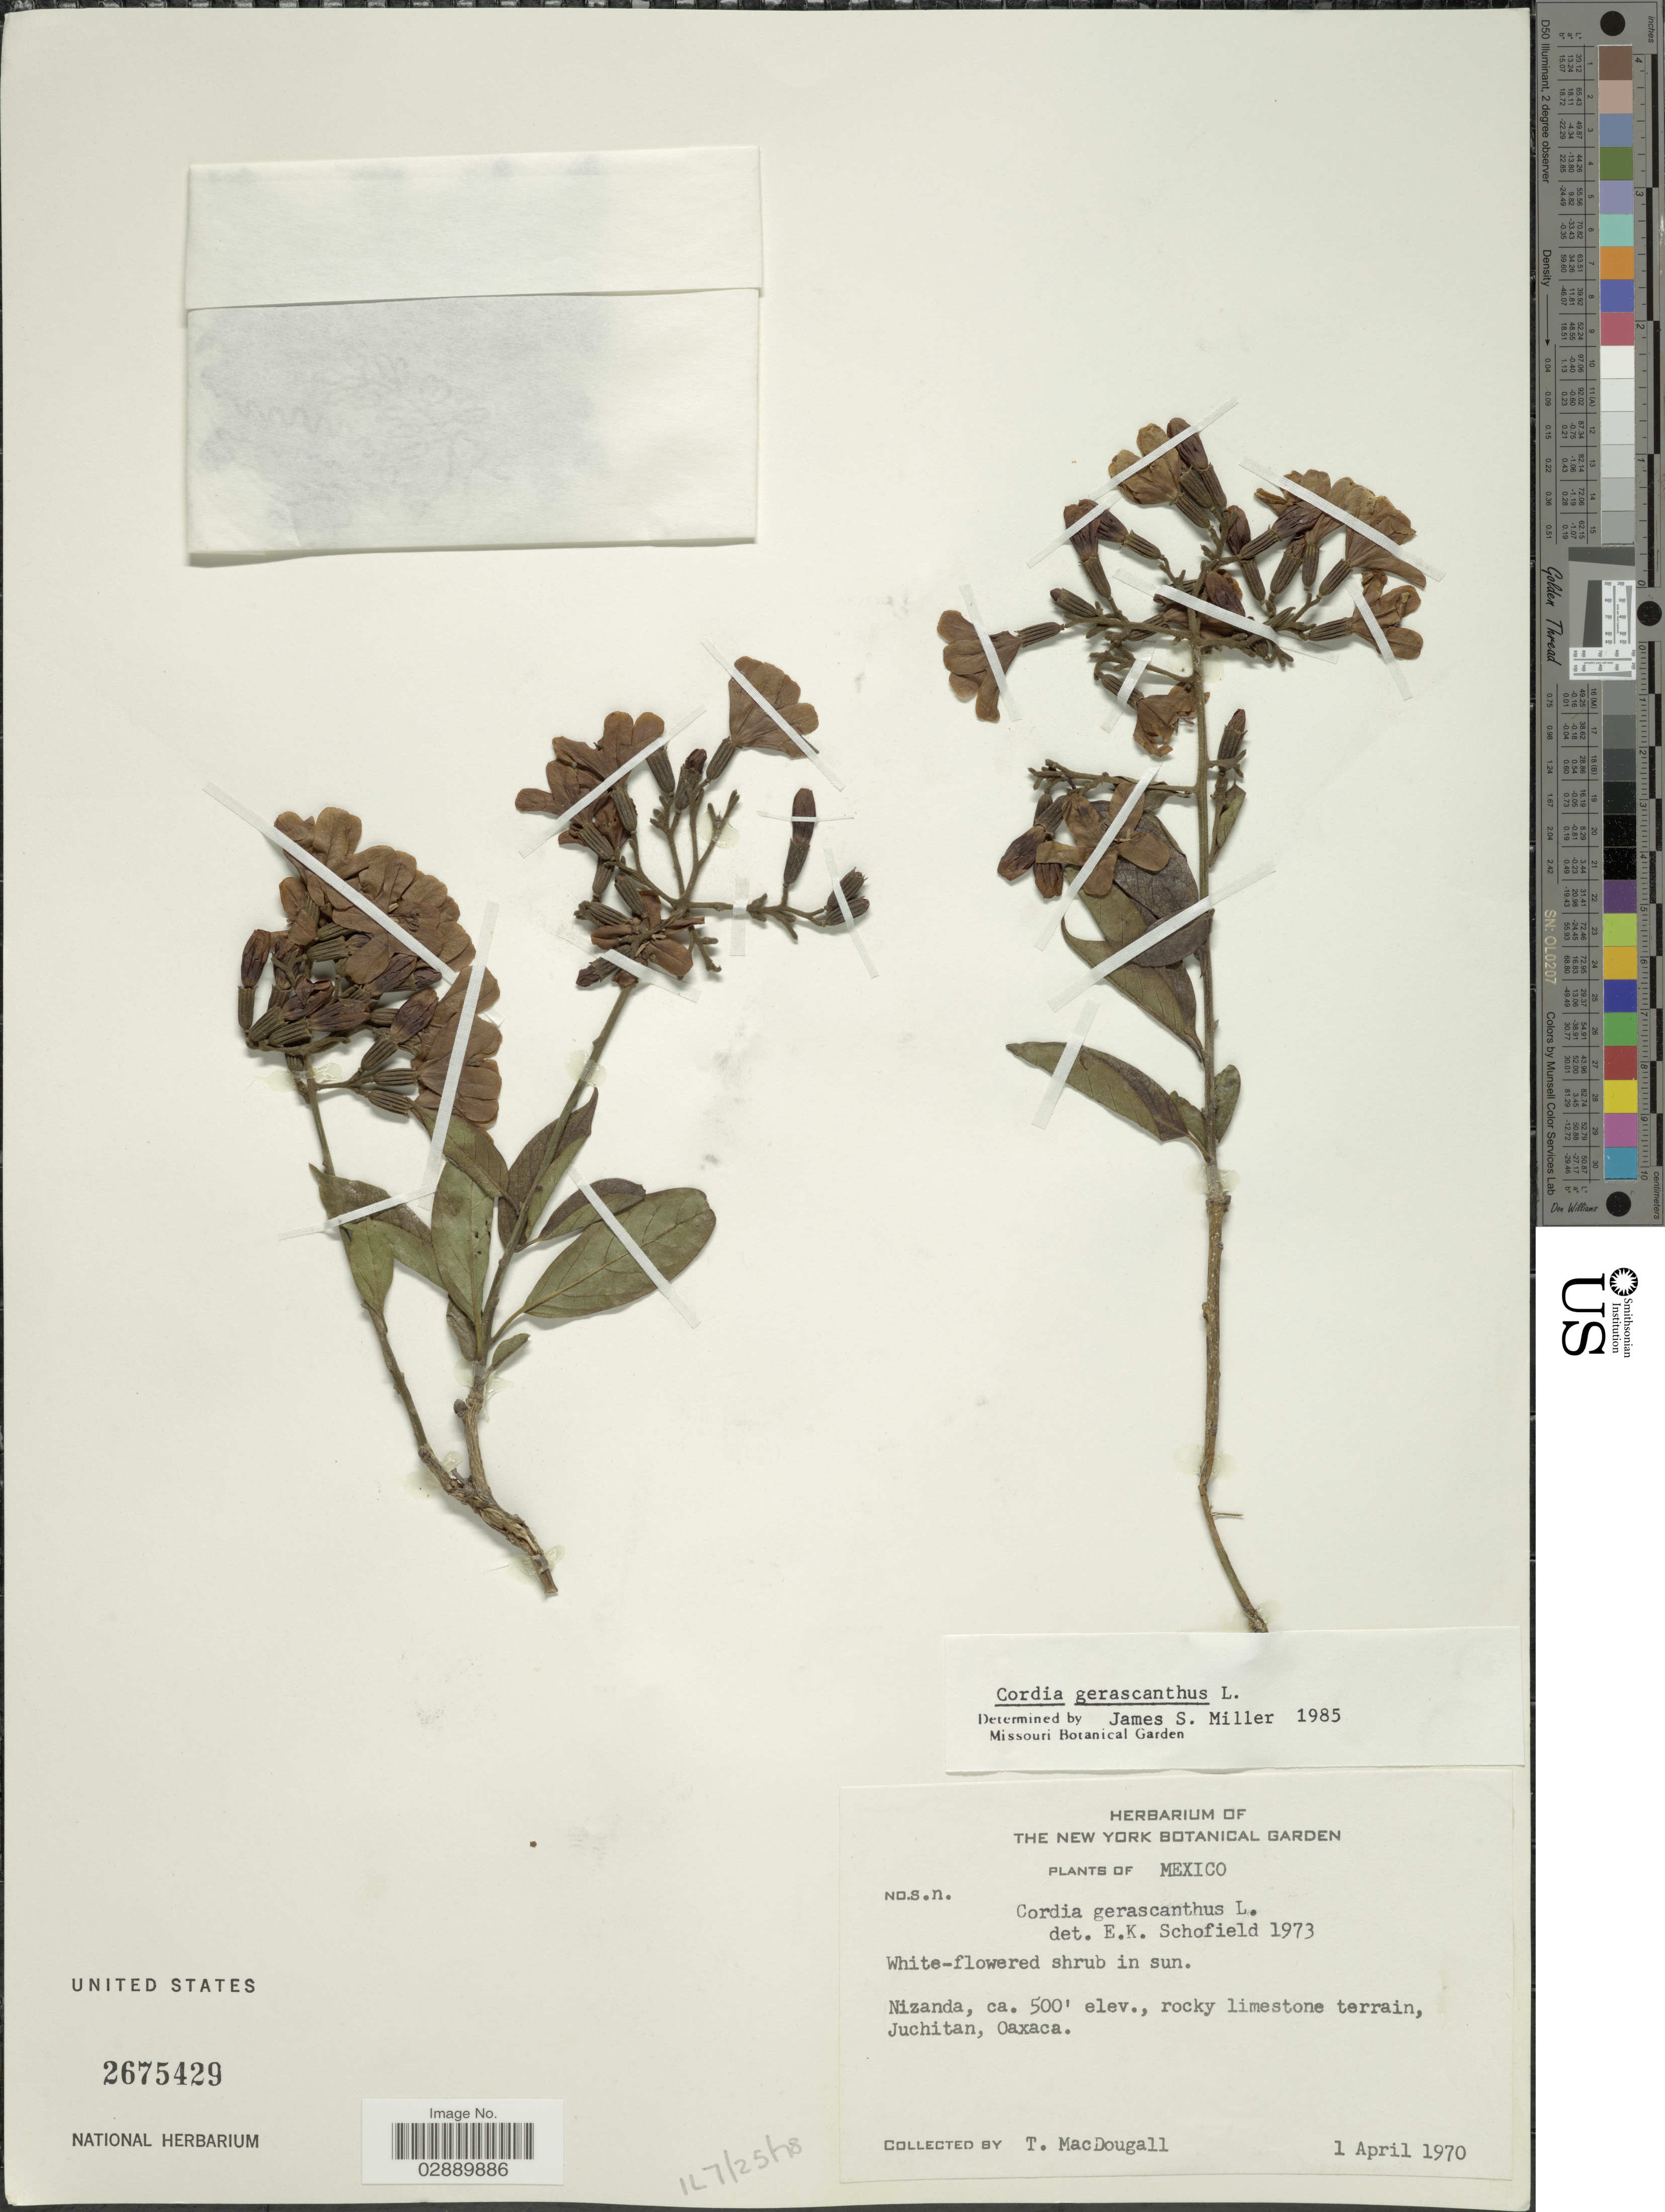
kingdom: Plantae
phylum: Tracheophyta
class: Magnoliopsida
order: Boraginales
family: Cordiaceae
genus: Cordia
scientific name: Cordia gerascanthus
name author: L.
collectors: T. B. MacDougall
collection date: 1970-04-01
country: Mexico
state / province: Oaxaca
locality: Nizanda, Juchitan, Oaxaca.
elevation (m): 152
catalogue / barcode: US 2675429